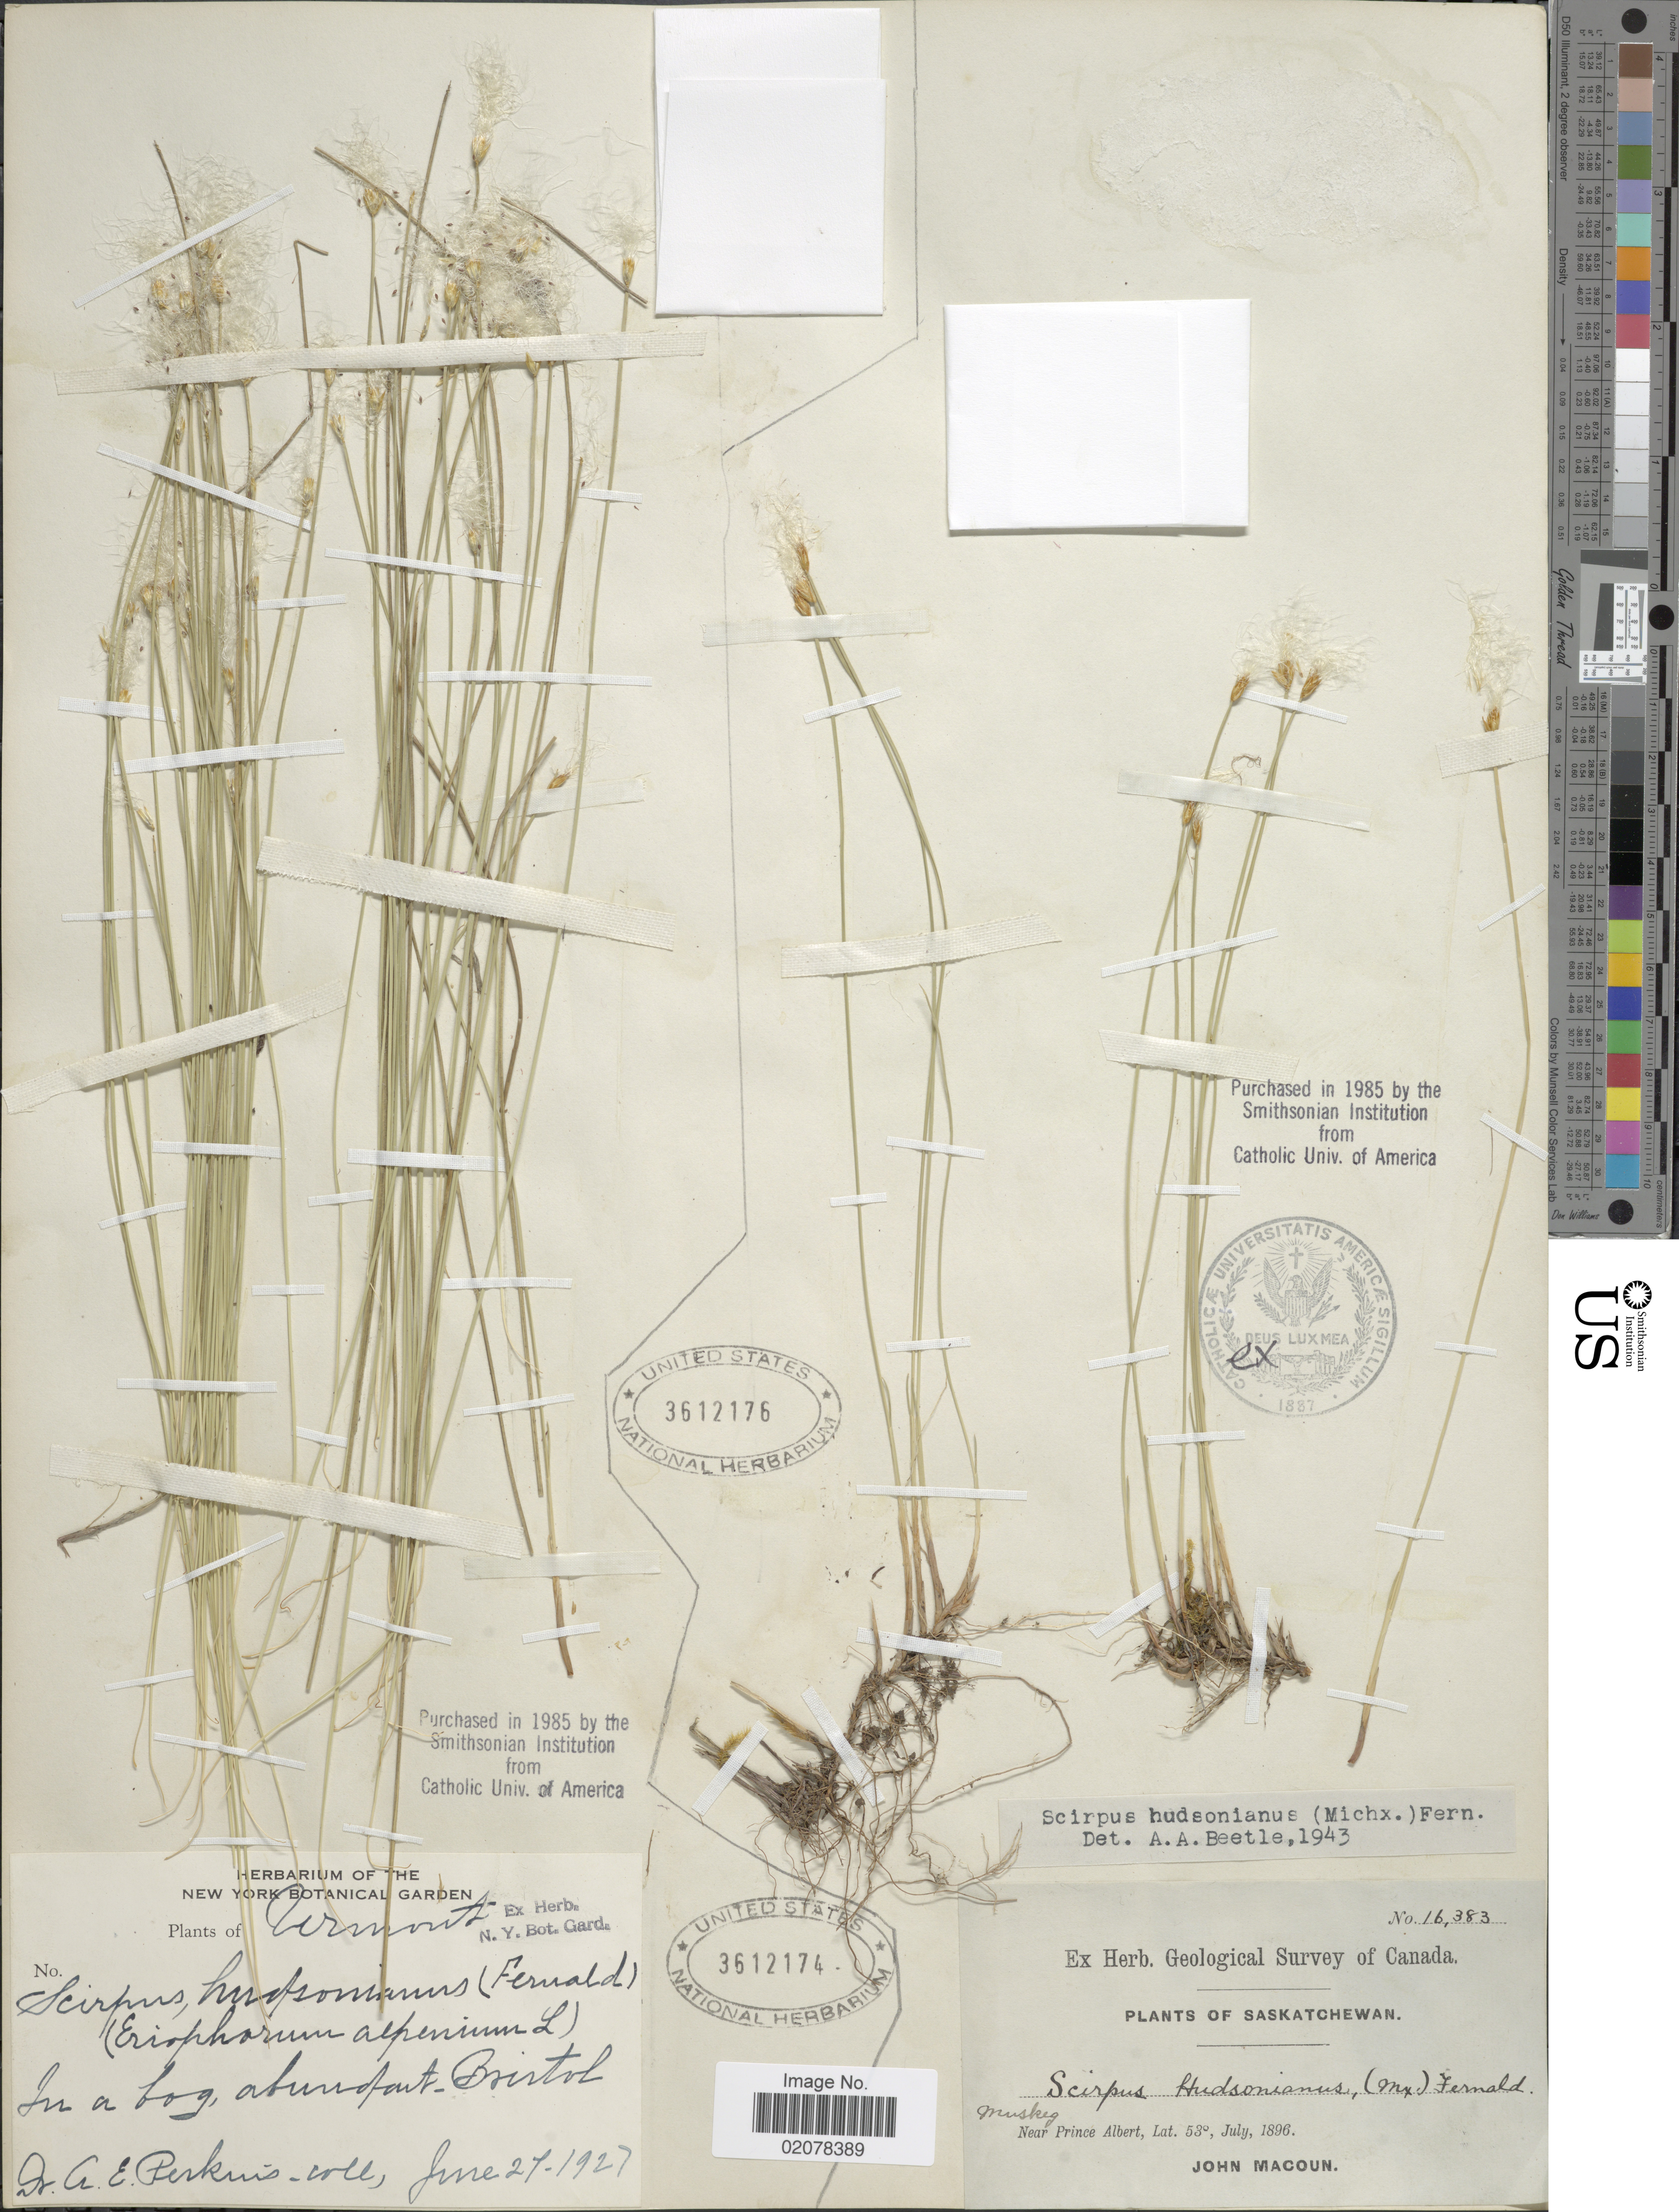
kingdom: Plantae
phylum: Tracheophyta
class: Liliopsida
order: Poales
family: Cyperaceae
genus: Trichophorum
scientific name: Trichophorum alpinum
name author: (L.) Pers.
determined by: Strong, M. T., (US), Smithsonian Institution - National Museum of Natural History (UNITED STATES)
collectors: A. E. Perkins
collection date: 1927-06-27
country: United States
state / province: Vermont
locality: In a bog, abundant, Bristol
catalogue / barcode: US 3612174